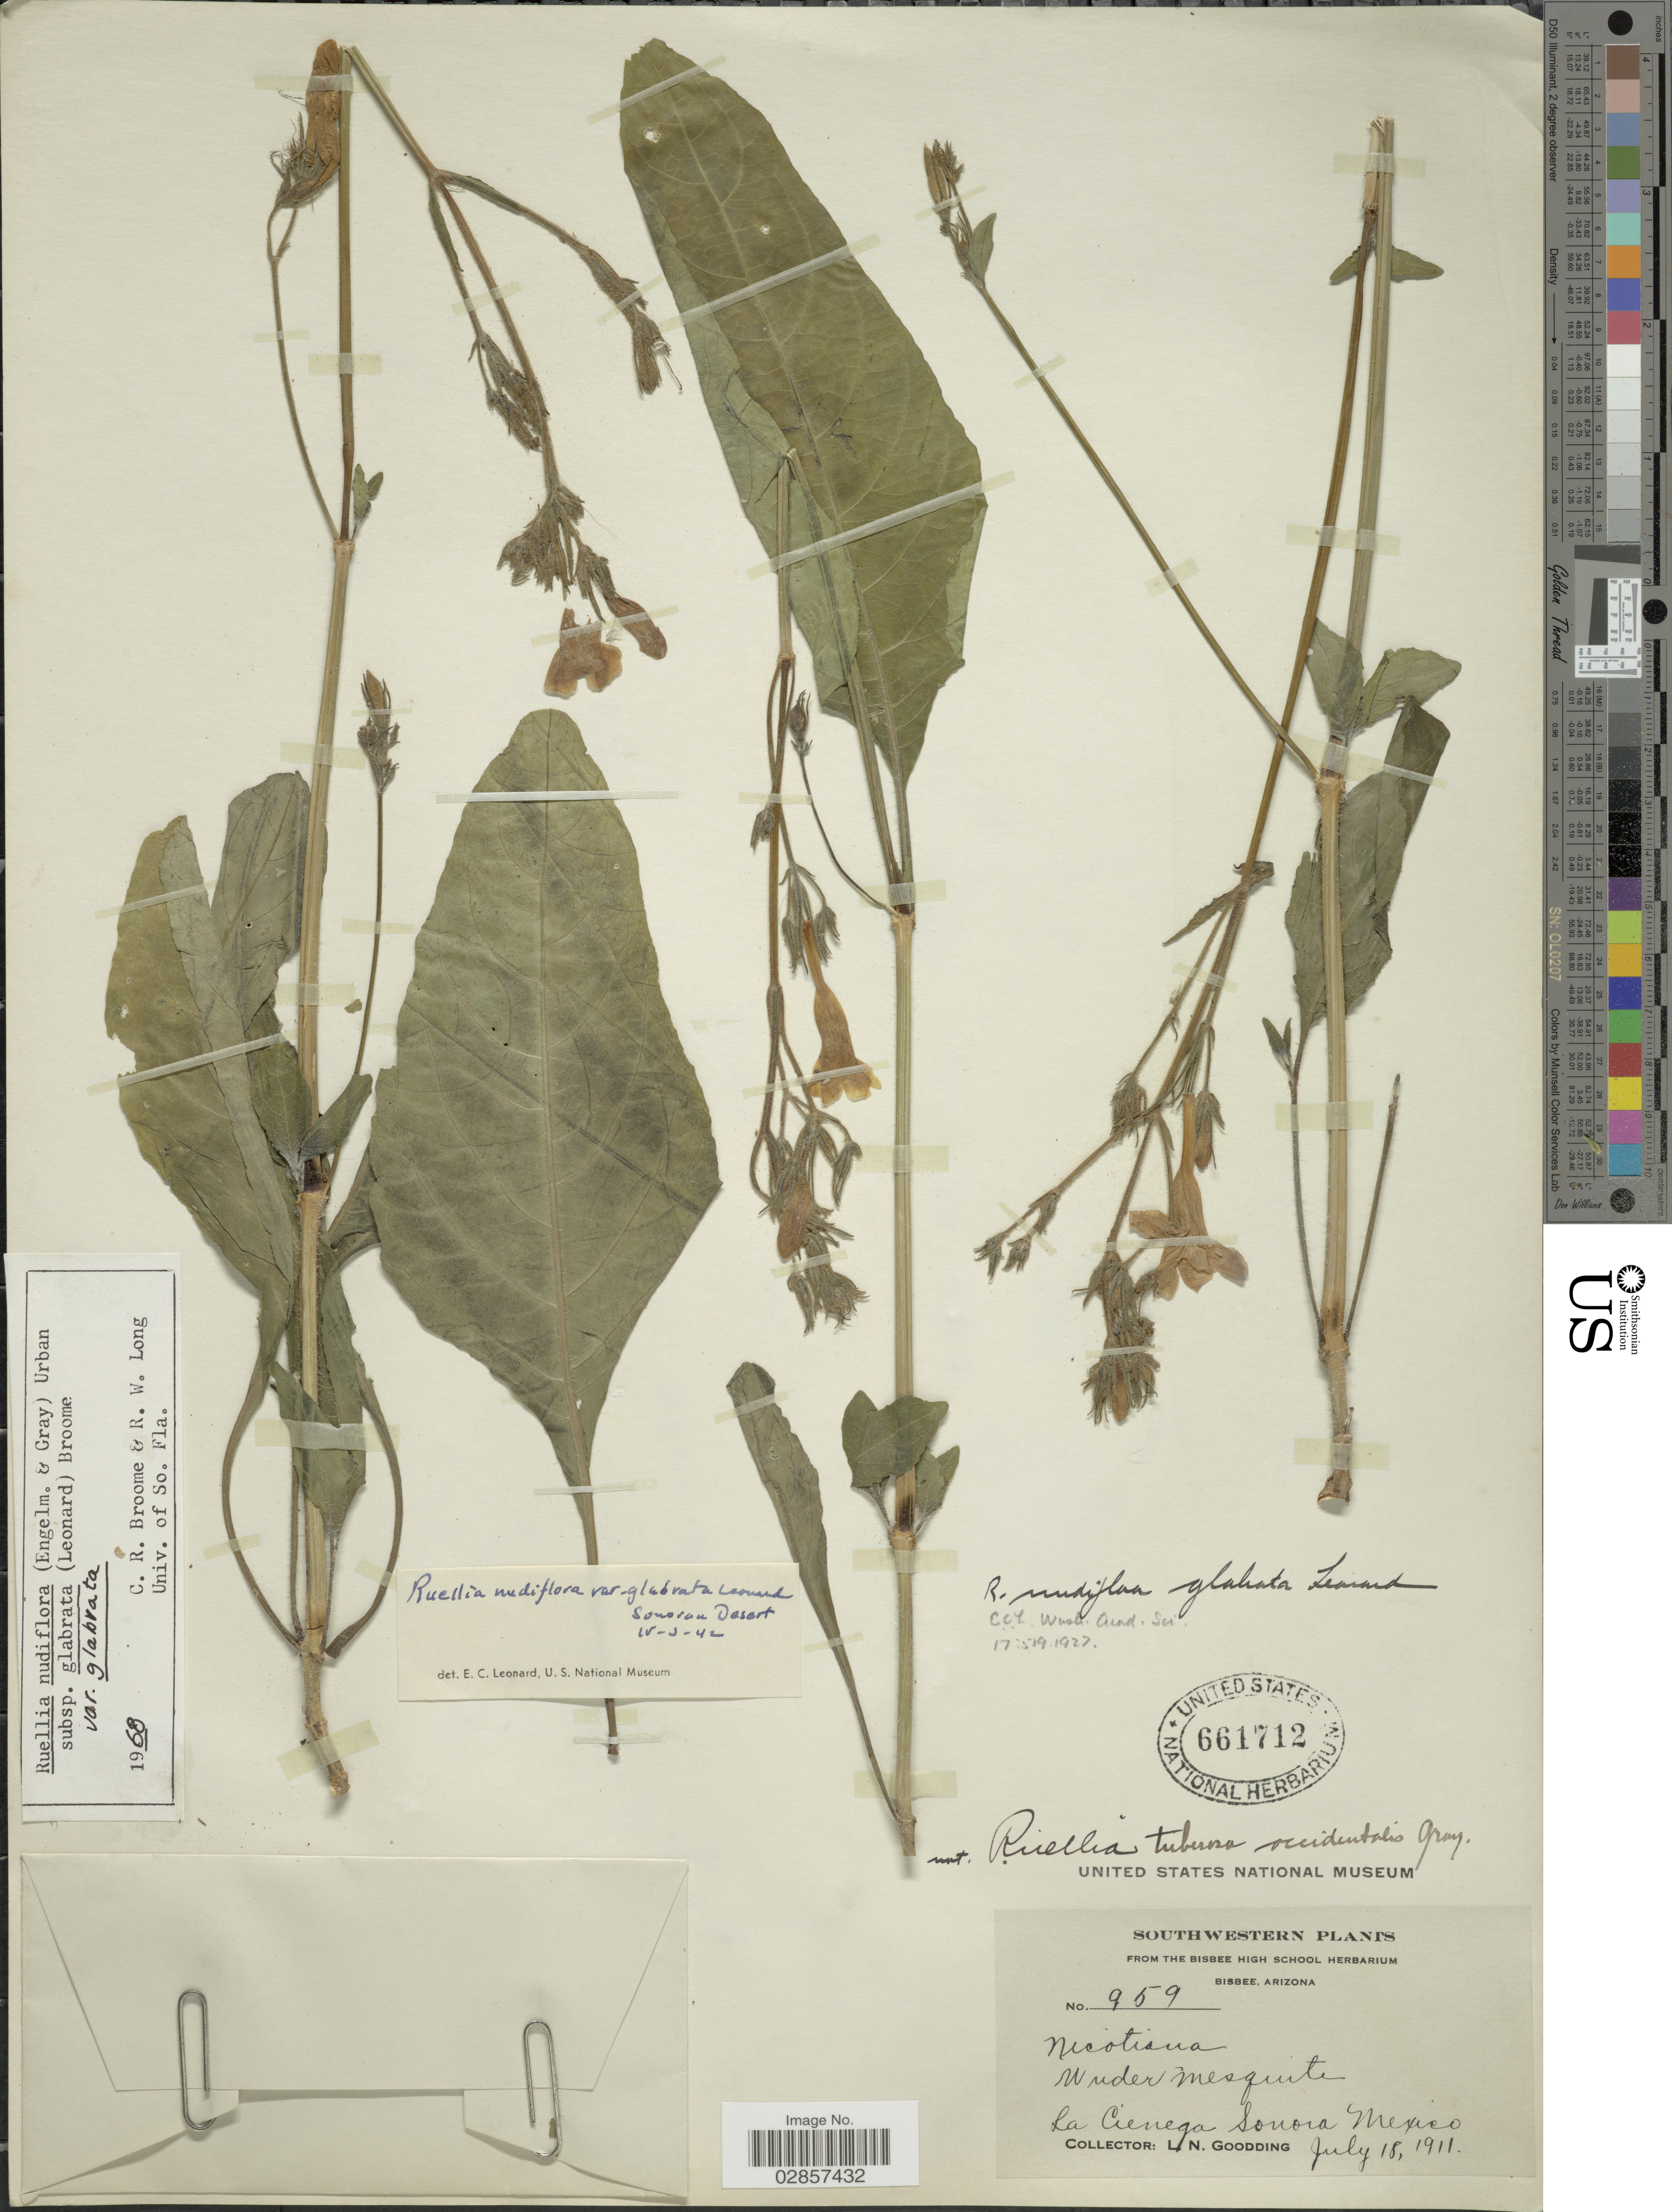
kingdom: Plantae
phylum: Tracheophyta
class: Magnoliopsida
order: Lamiales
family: Acanthaceae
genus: Ruellia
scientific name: Ruellia nudiflora var. glabrata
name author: Leonard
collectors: L. N. Goodding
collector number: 959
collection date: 1911-07-18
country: Mexico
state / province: Sonora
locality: Southwestern, La Cienega Sonora Mexico.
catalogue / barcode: US 661712